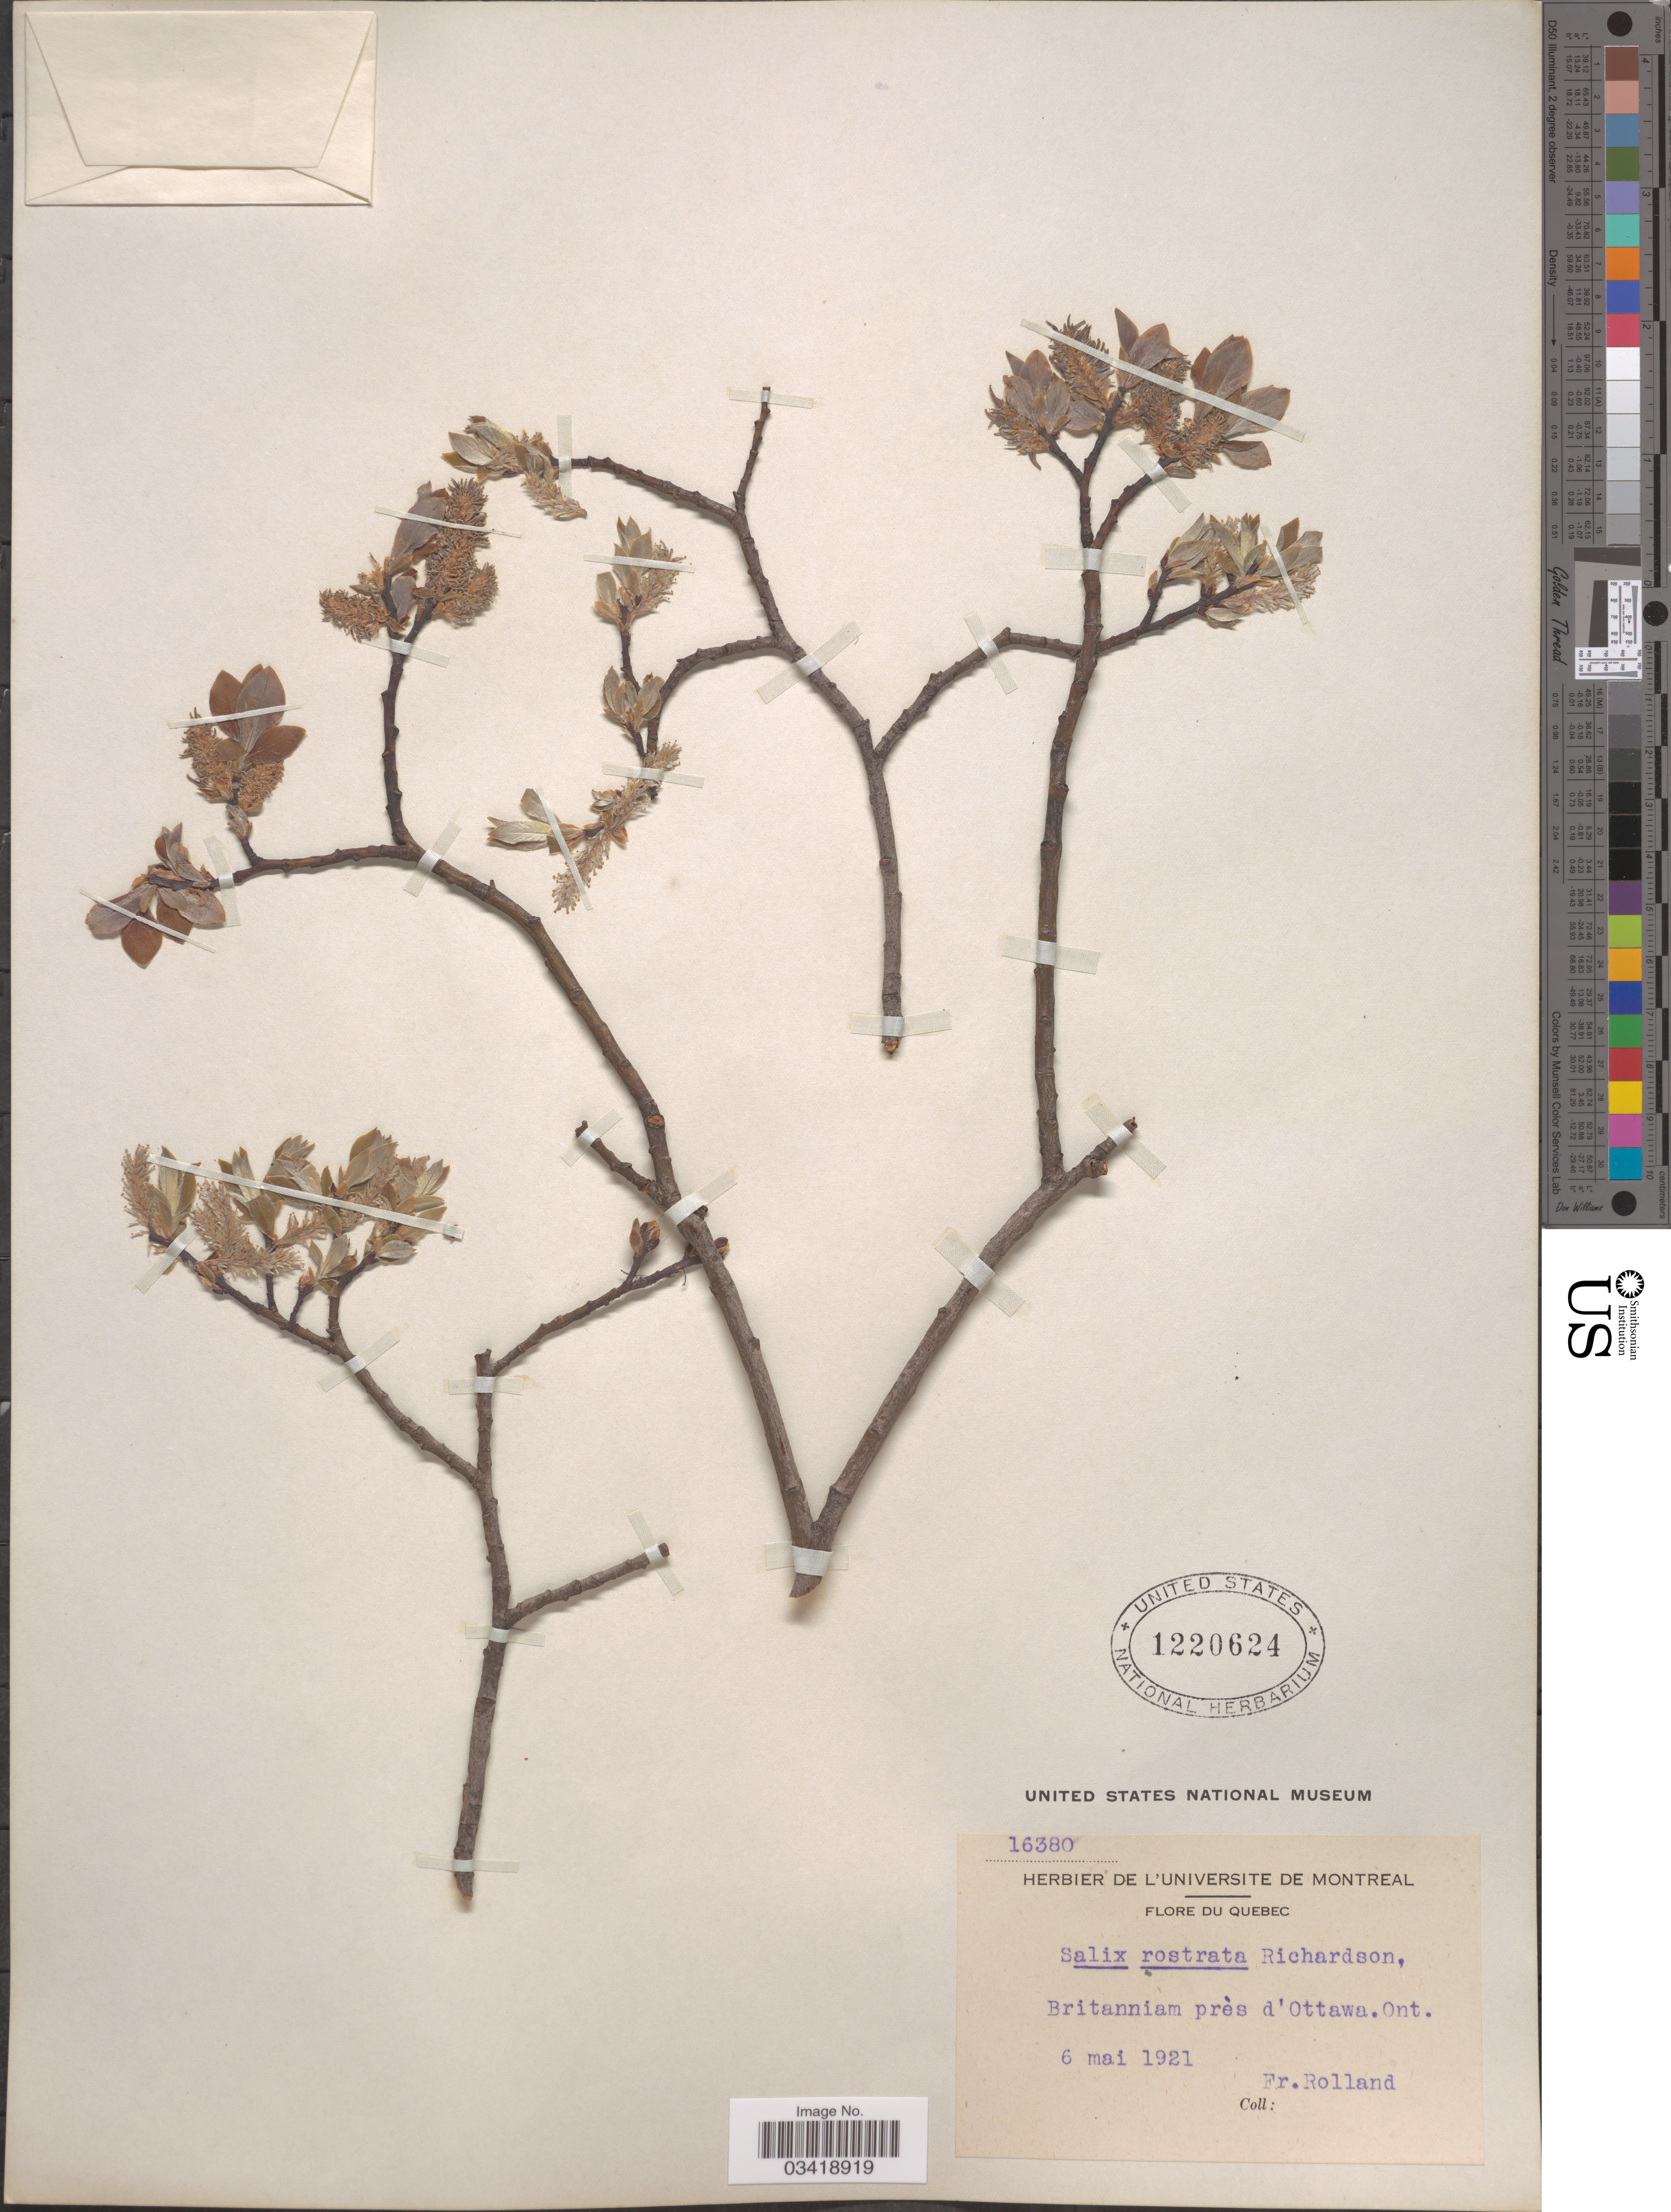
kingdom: Plantae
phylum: Tracheophyta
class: Magnoliopsida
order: Malpighiales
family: Salicaceae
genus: Salix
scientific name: Salix bebbiana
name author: Sarg.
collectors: F. Rolland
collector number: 16380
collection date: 1921-05-06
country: Canada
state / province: Ontario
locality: Britanniam près d'Ottawa. Ont.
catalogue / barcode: US 1220624